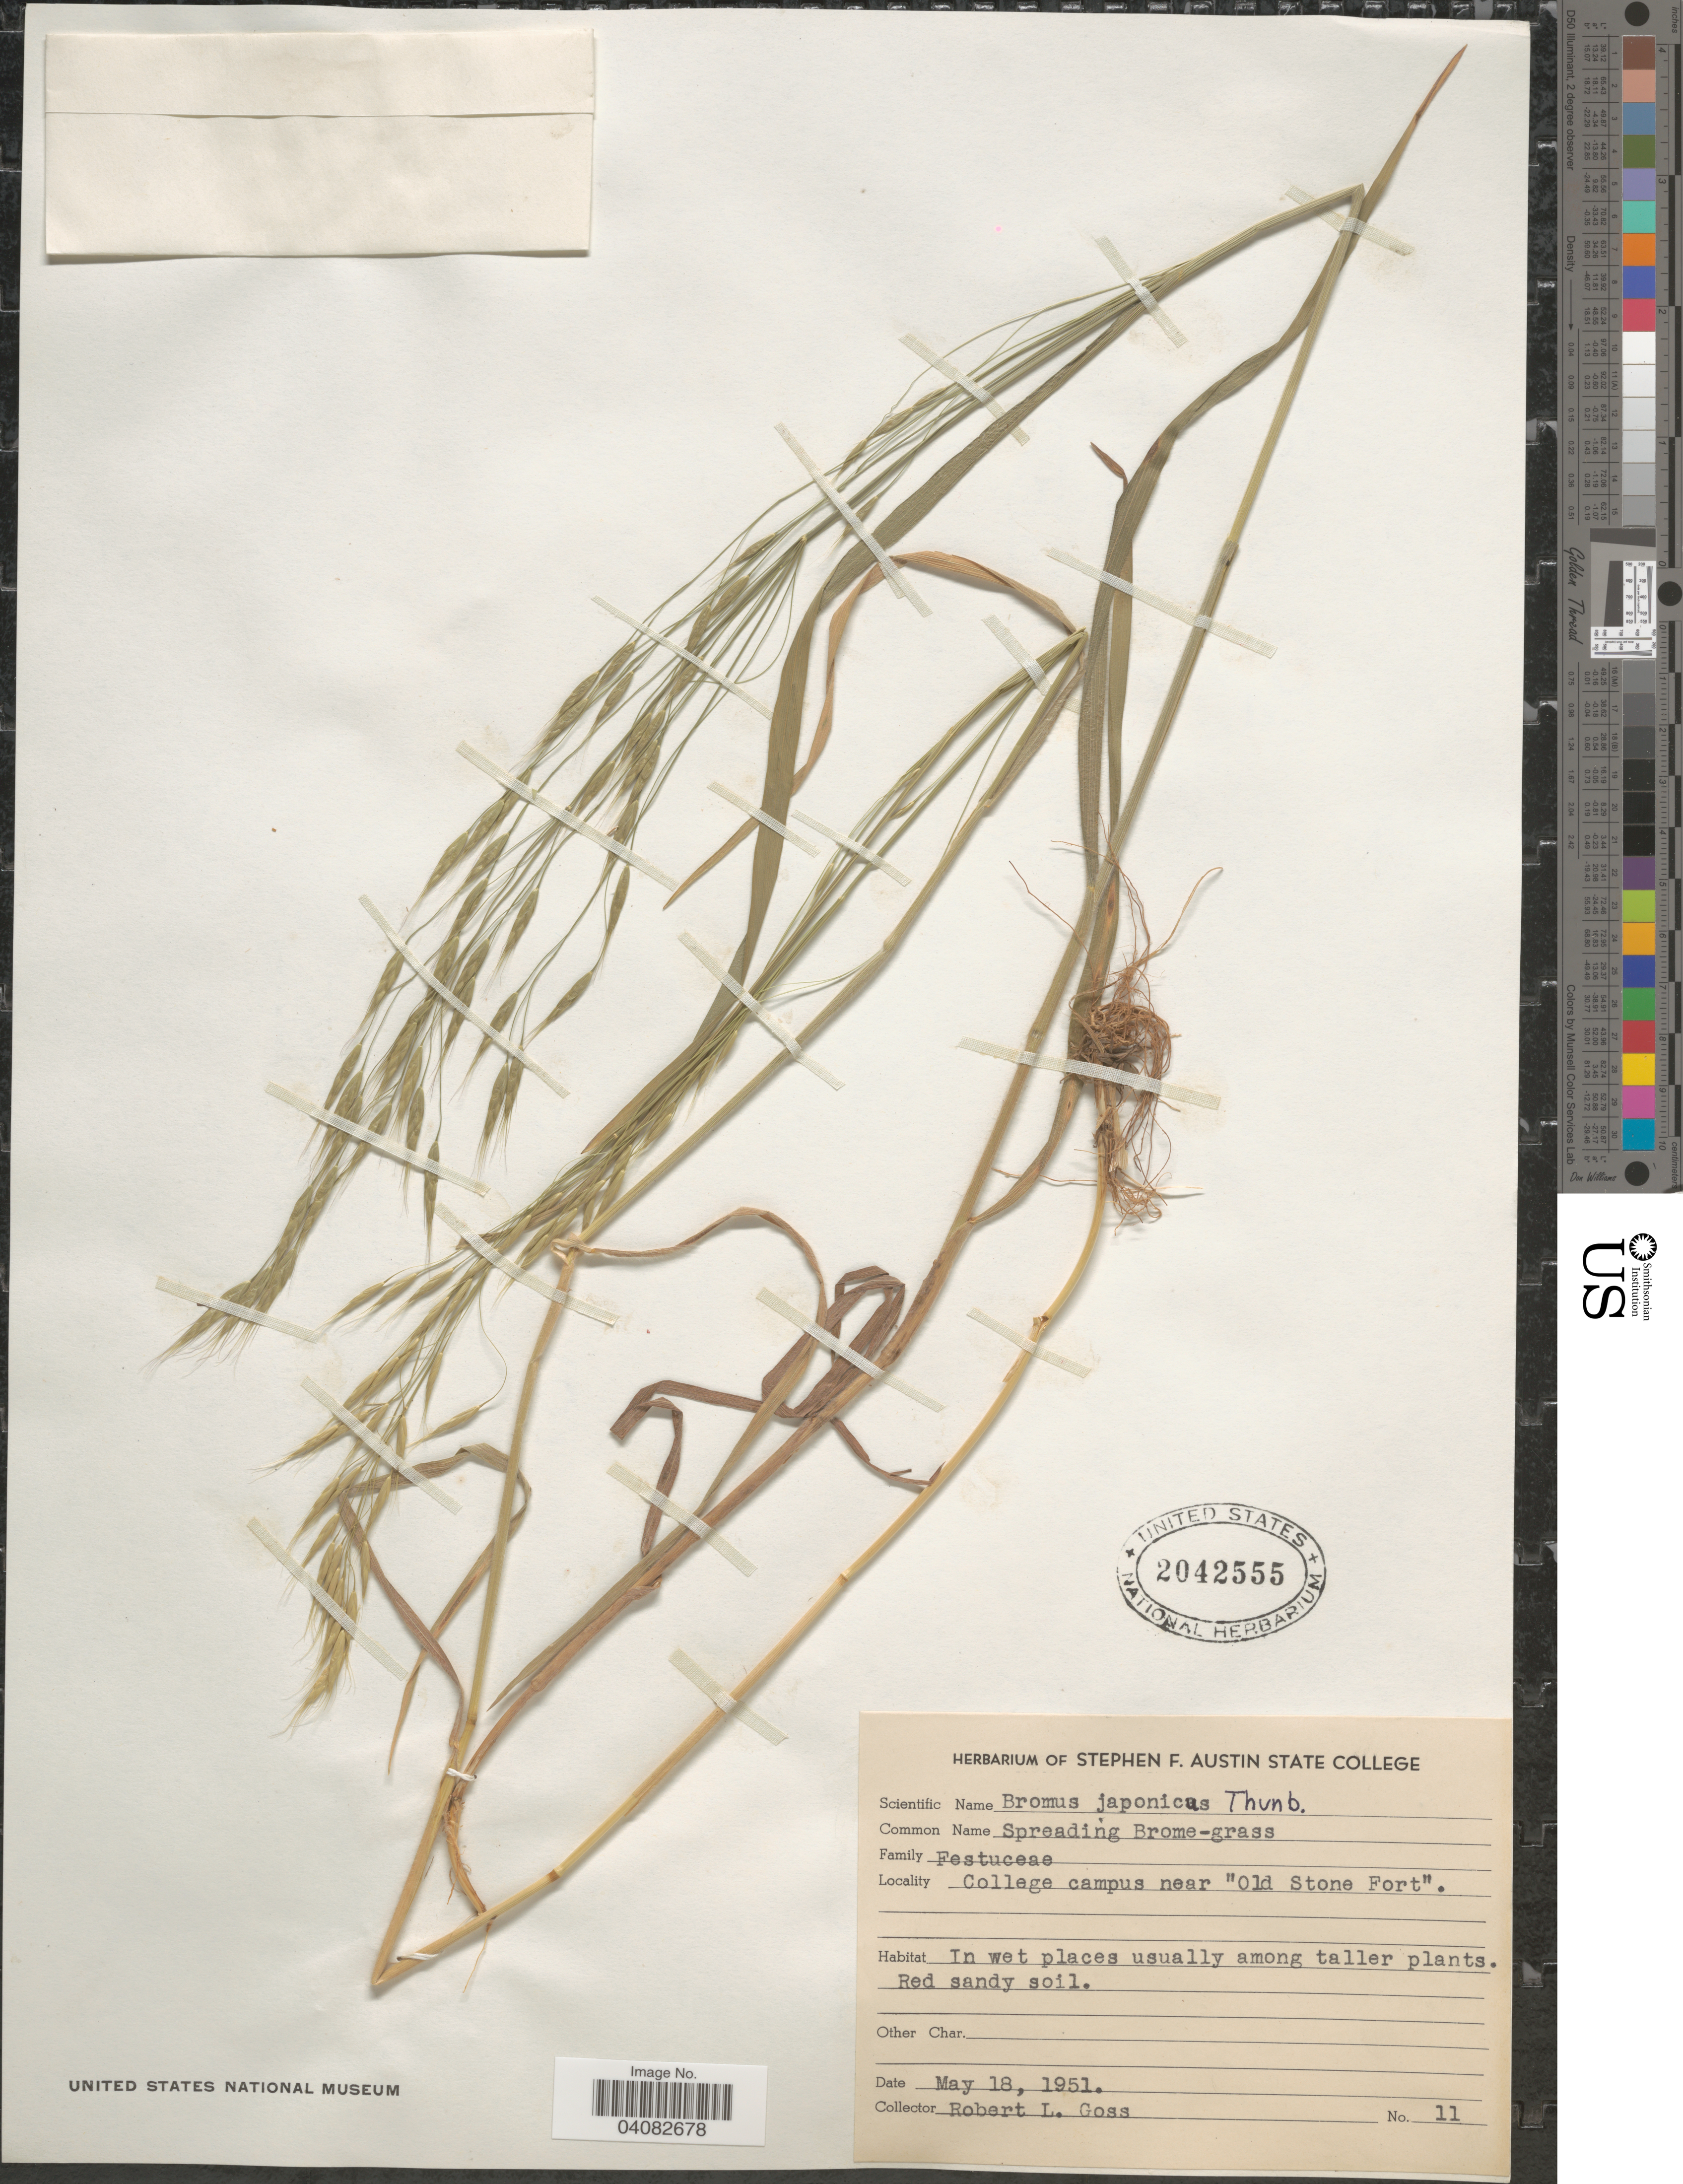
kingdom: Plantae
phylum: Tracheophyta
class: Liliopsida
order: Poales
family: Poaceae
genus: Bromus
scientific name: Bromus japonicus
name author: Houtt.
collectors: R. Goss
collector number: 11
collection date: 1951-05-18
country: United States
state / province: Texas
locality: College campus near "Old Stone Fort".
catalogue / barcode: US 2042555